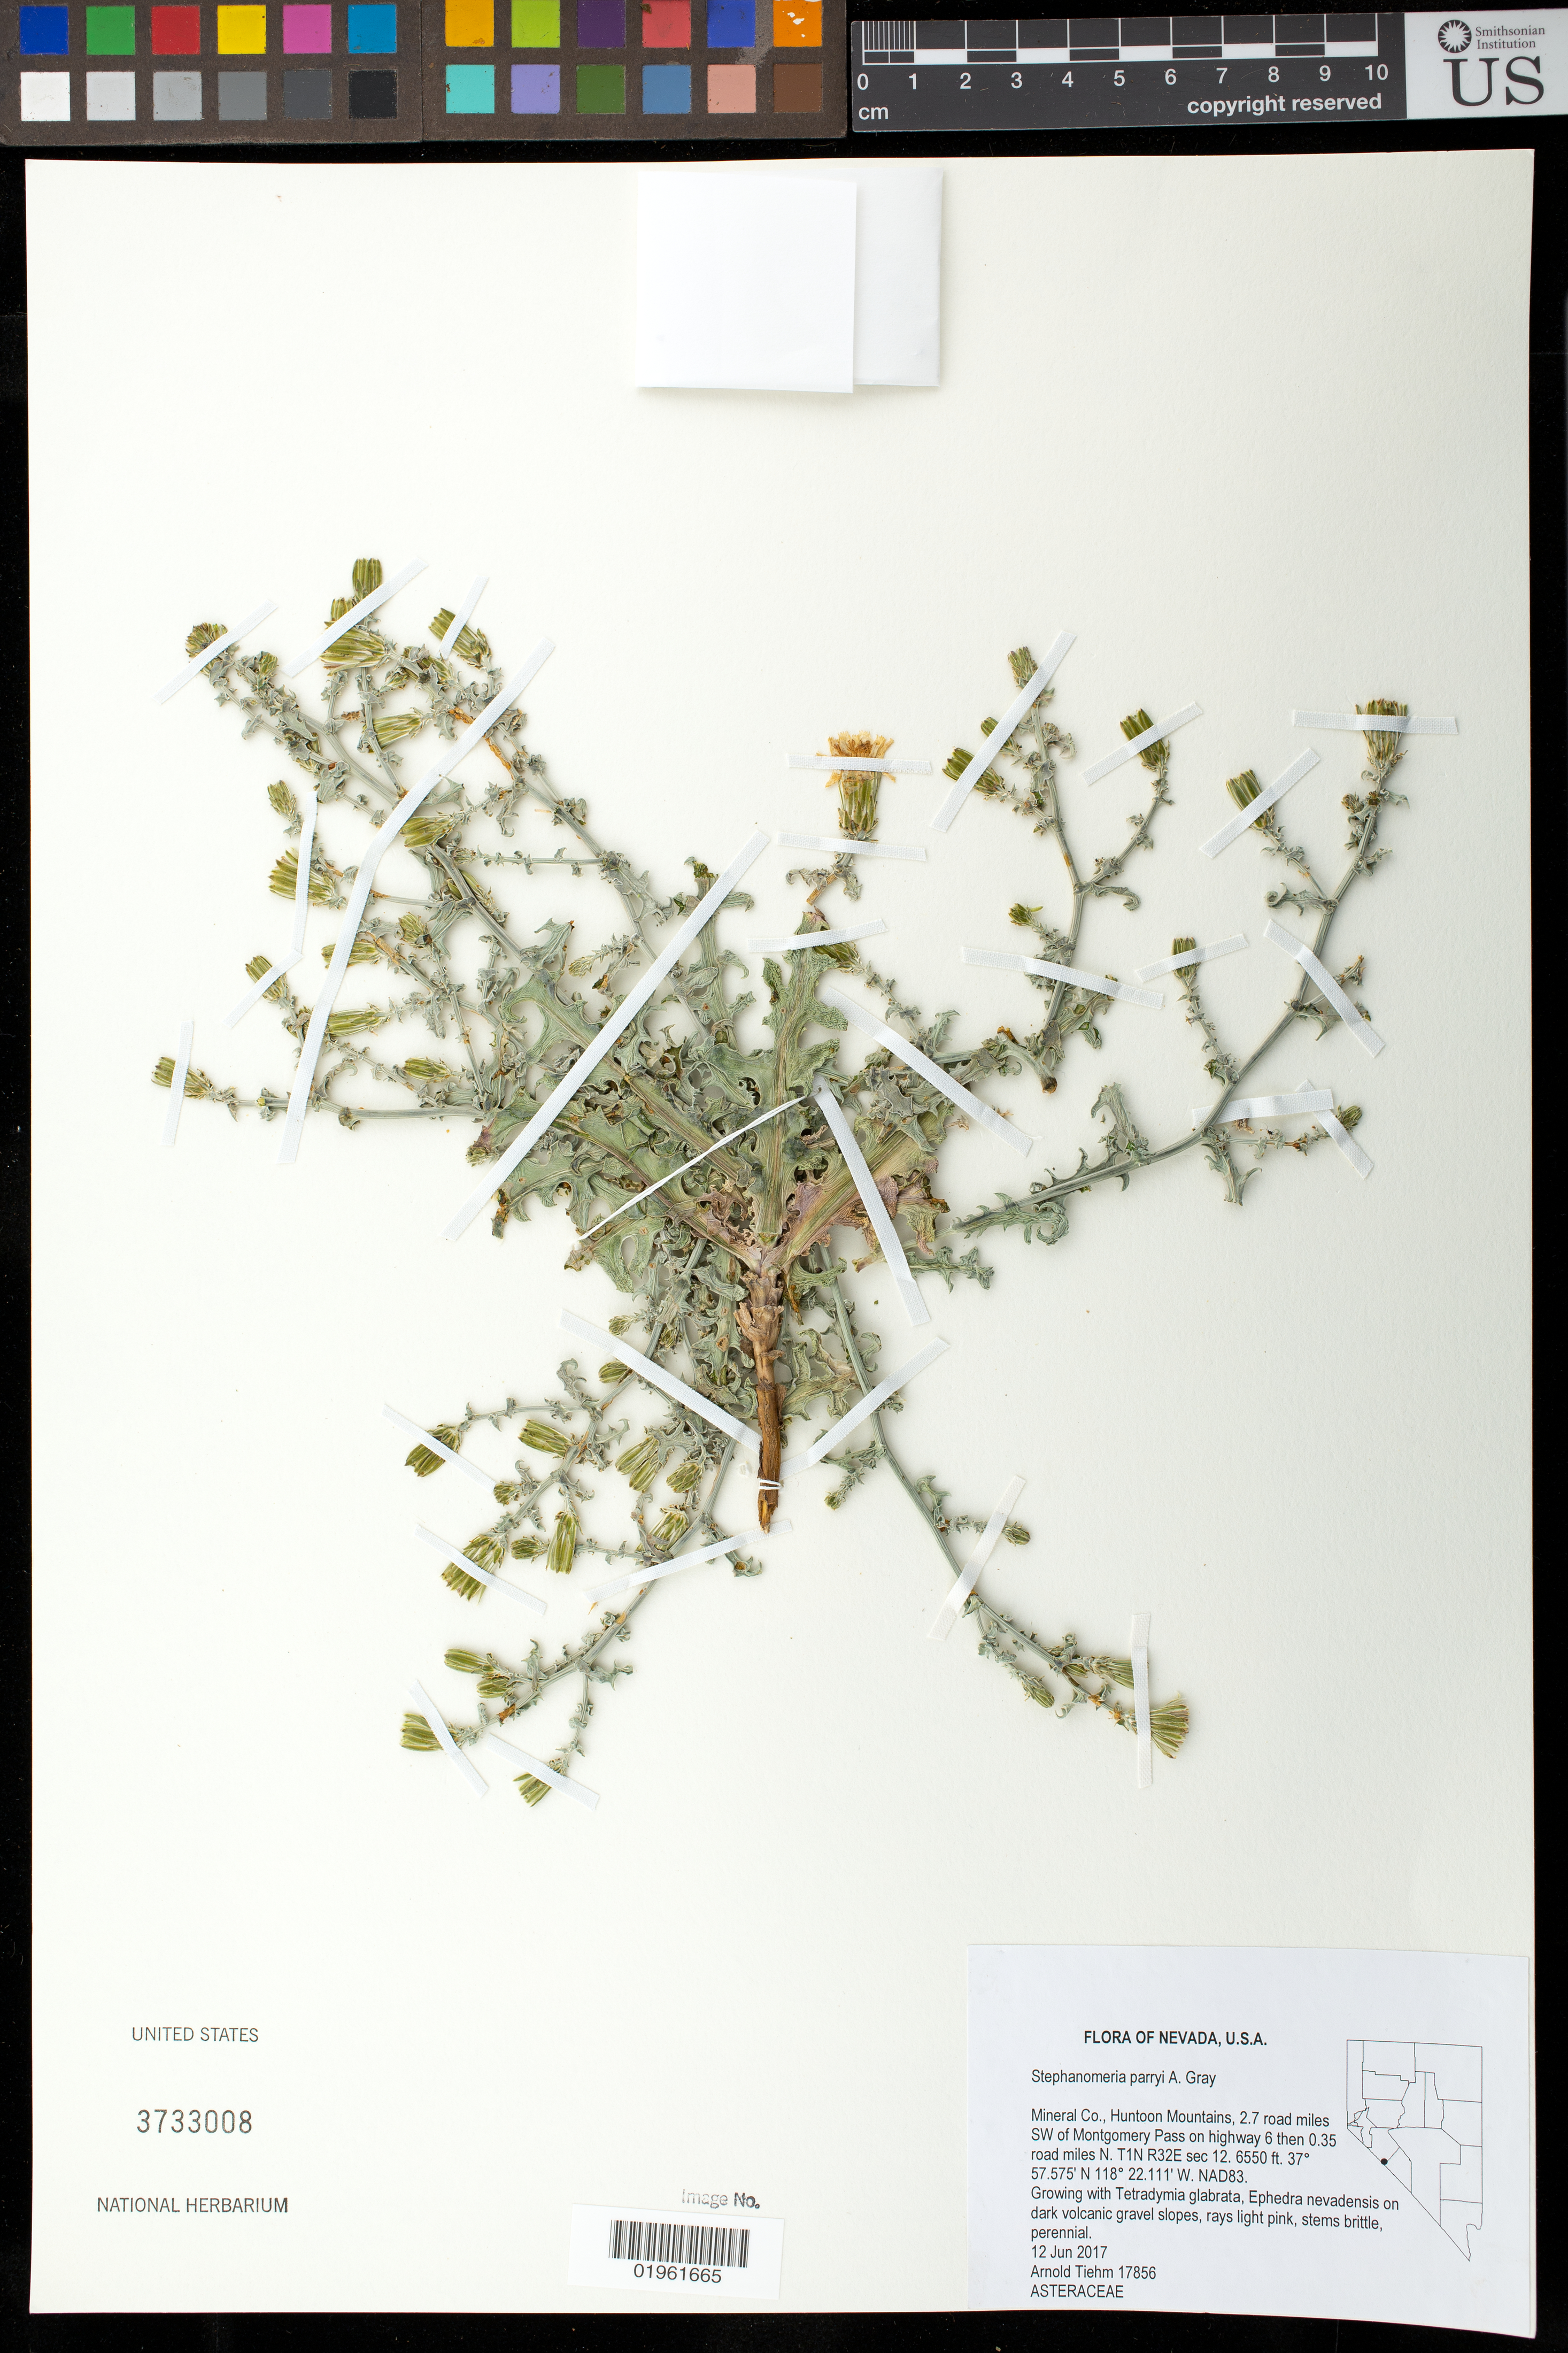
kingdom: Plantae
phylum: Tracheophyta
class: Magnoliopsida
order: Asterales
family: Asteraceae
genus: Stephanomeria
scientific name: Stephanomeria parryi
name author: A. Gray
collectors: A. Tiehm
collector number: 17856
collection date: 2016-04-28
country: United States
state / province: Nevada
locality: Nye Co., foothills at SW end of Pahute Mesa, 5.5 air miles just S of due E of Scottys Junction on highway 95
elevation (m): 1341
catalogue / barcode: US 3733008